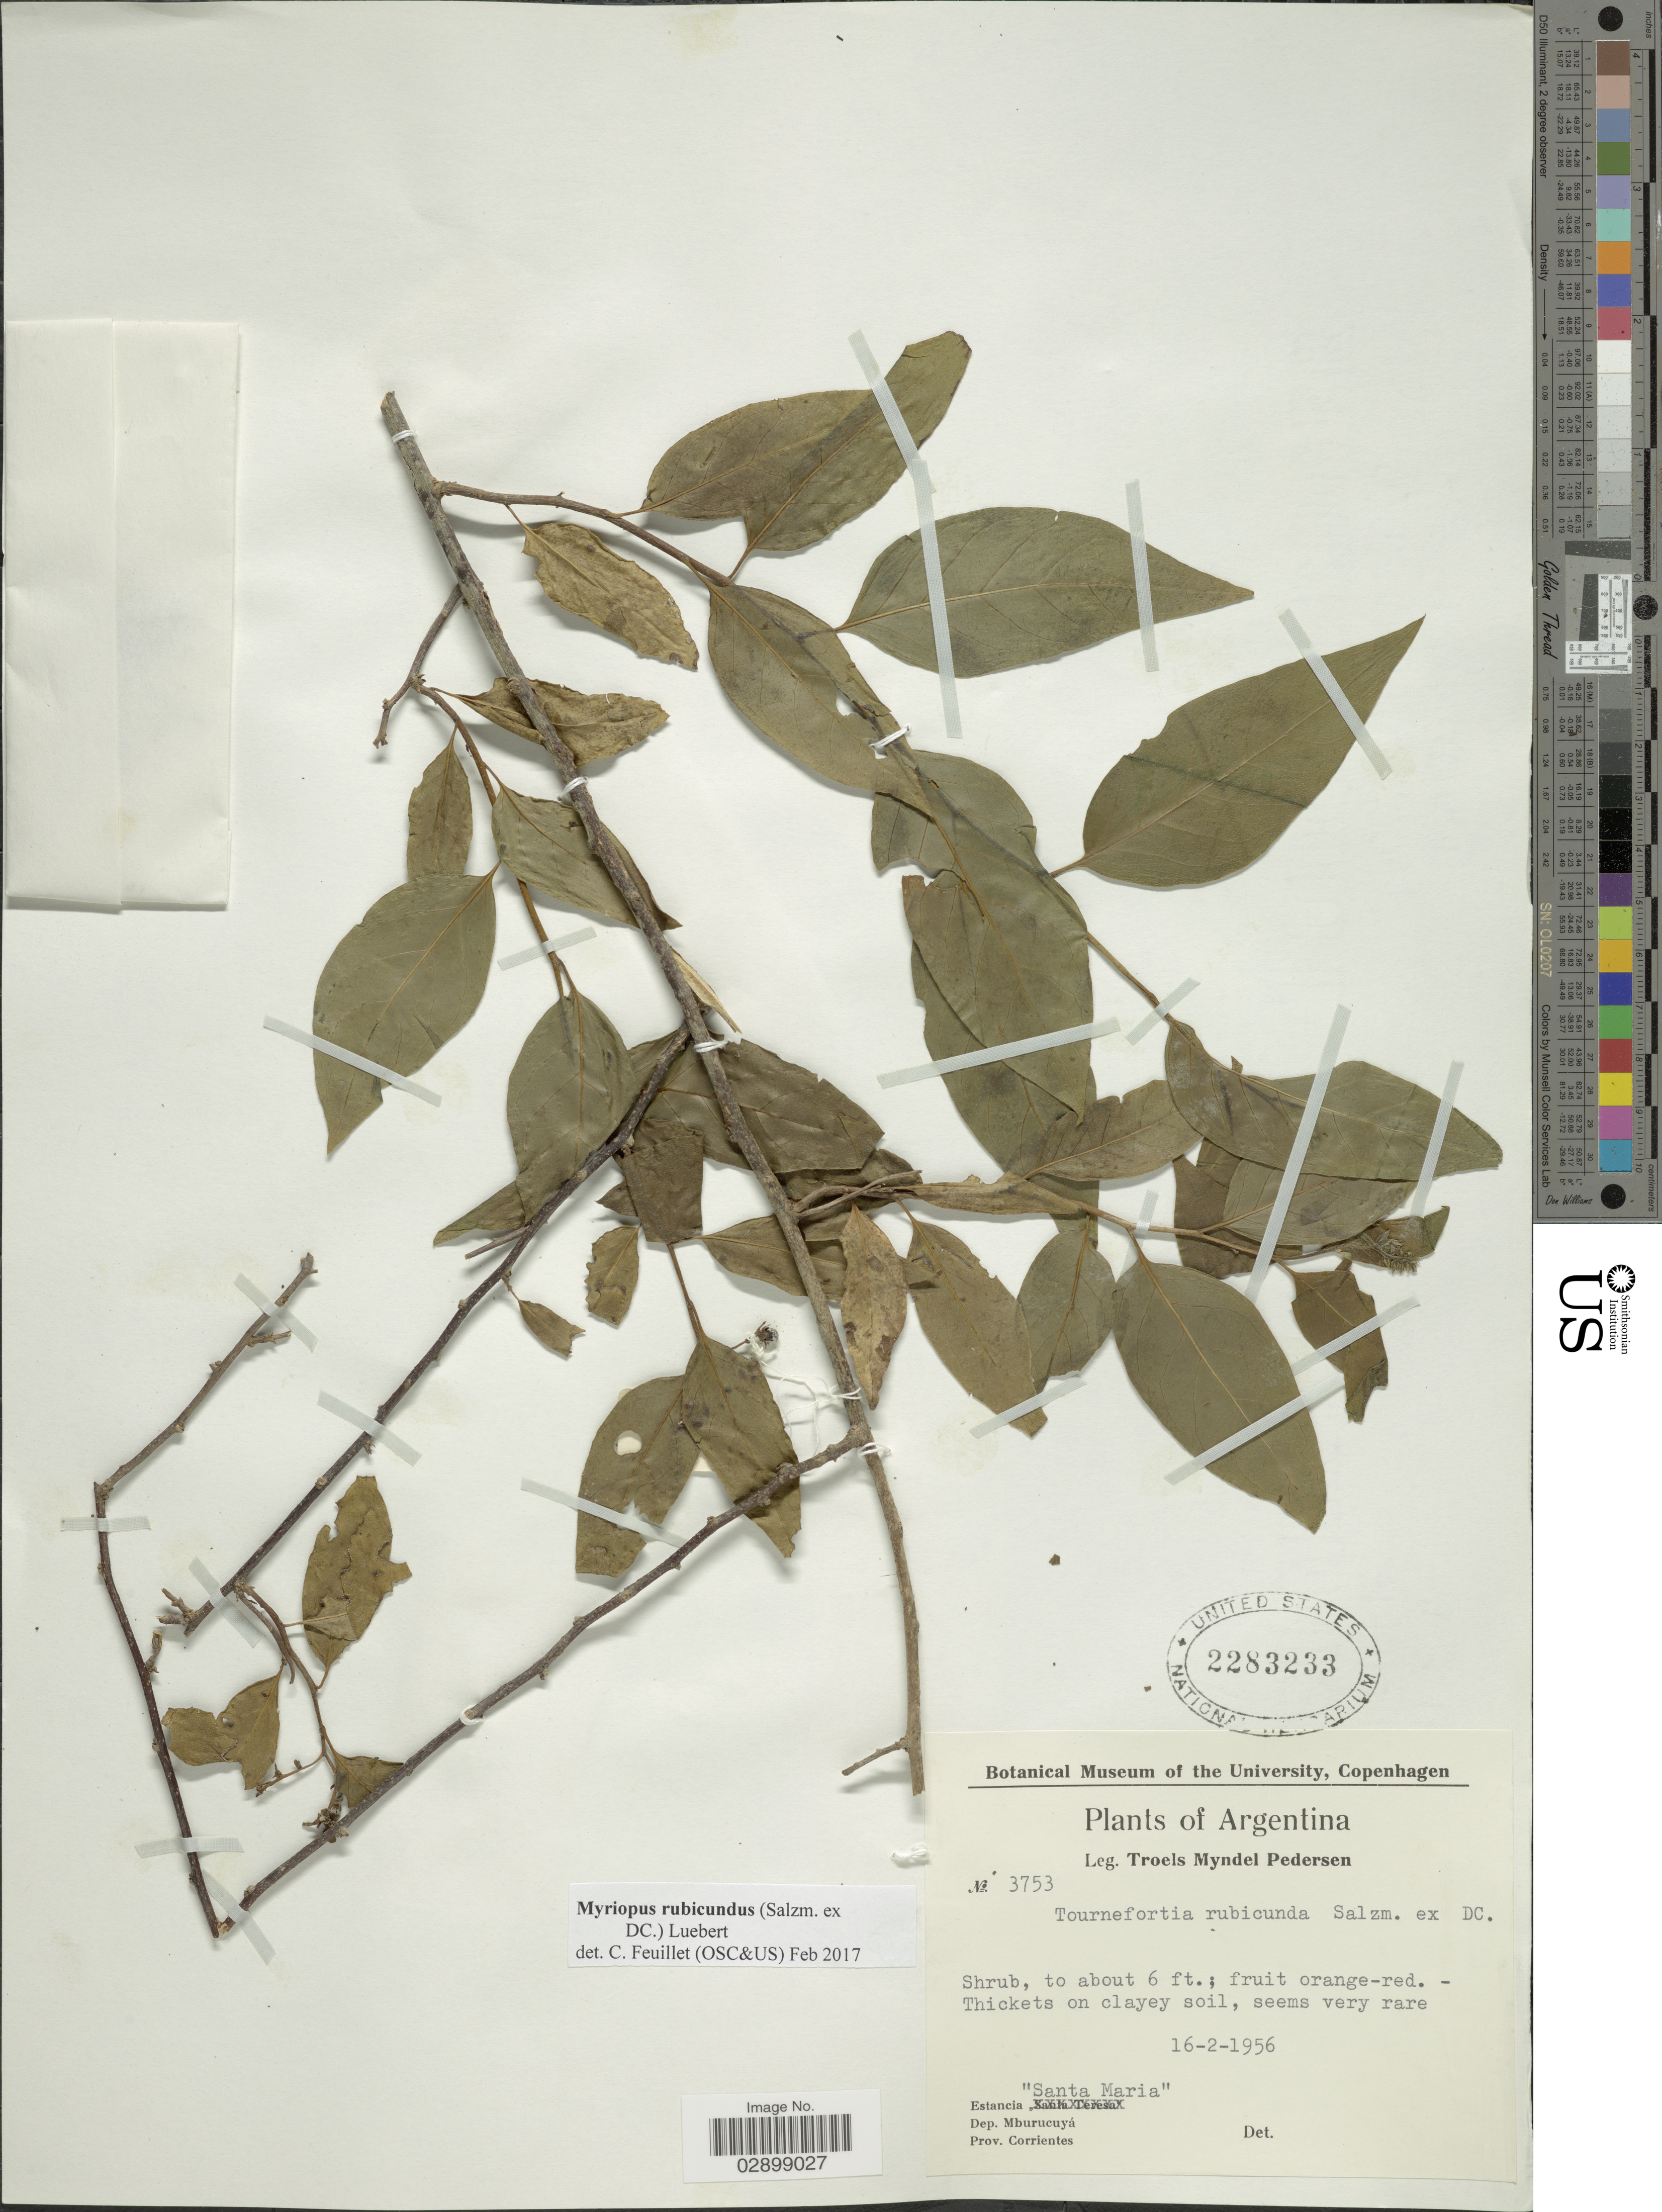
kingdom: Plantae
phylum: Tracheophyta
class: Magnoliopsida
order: Boraginales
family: Heliotropiaceae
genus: Myriopus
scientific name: Myriopus rubicundus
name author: (Salzm. ex DC.)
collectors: T. Pederson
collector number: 3753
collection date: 1956-02-16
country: Argentina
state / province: Corrientes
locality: Estancia "Santa Maria". Dep. Mburucuyá.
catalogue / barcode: US 2283233